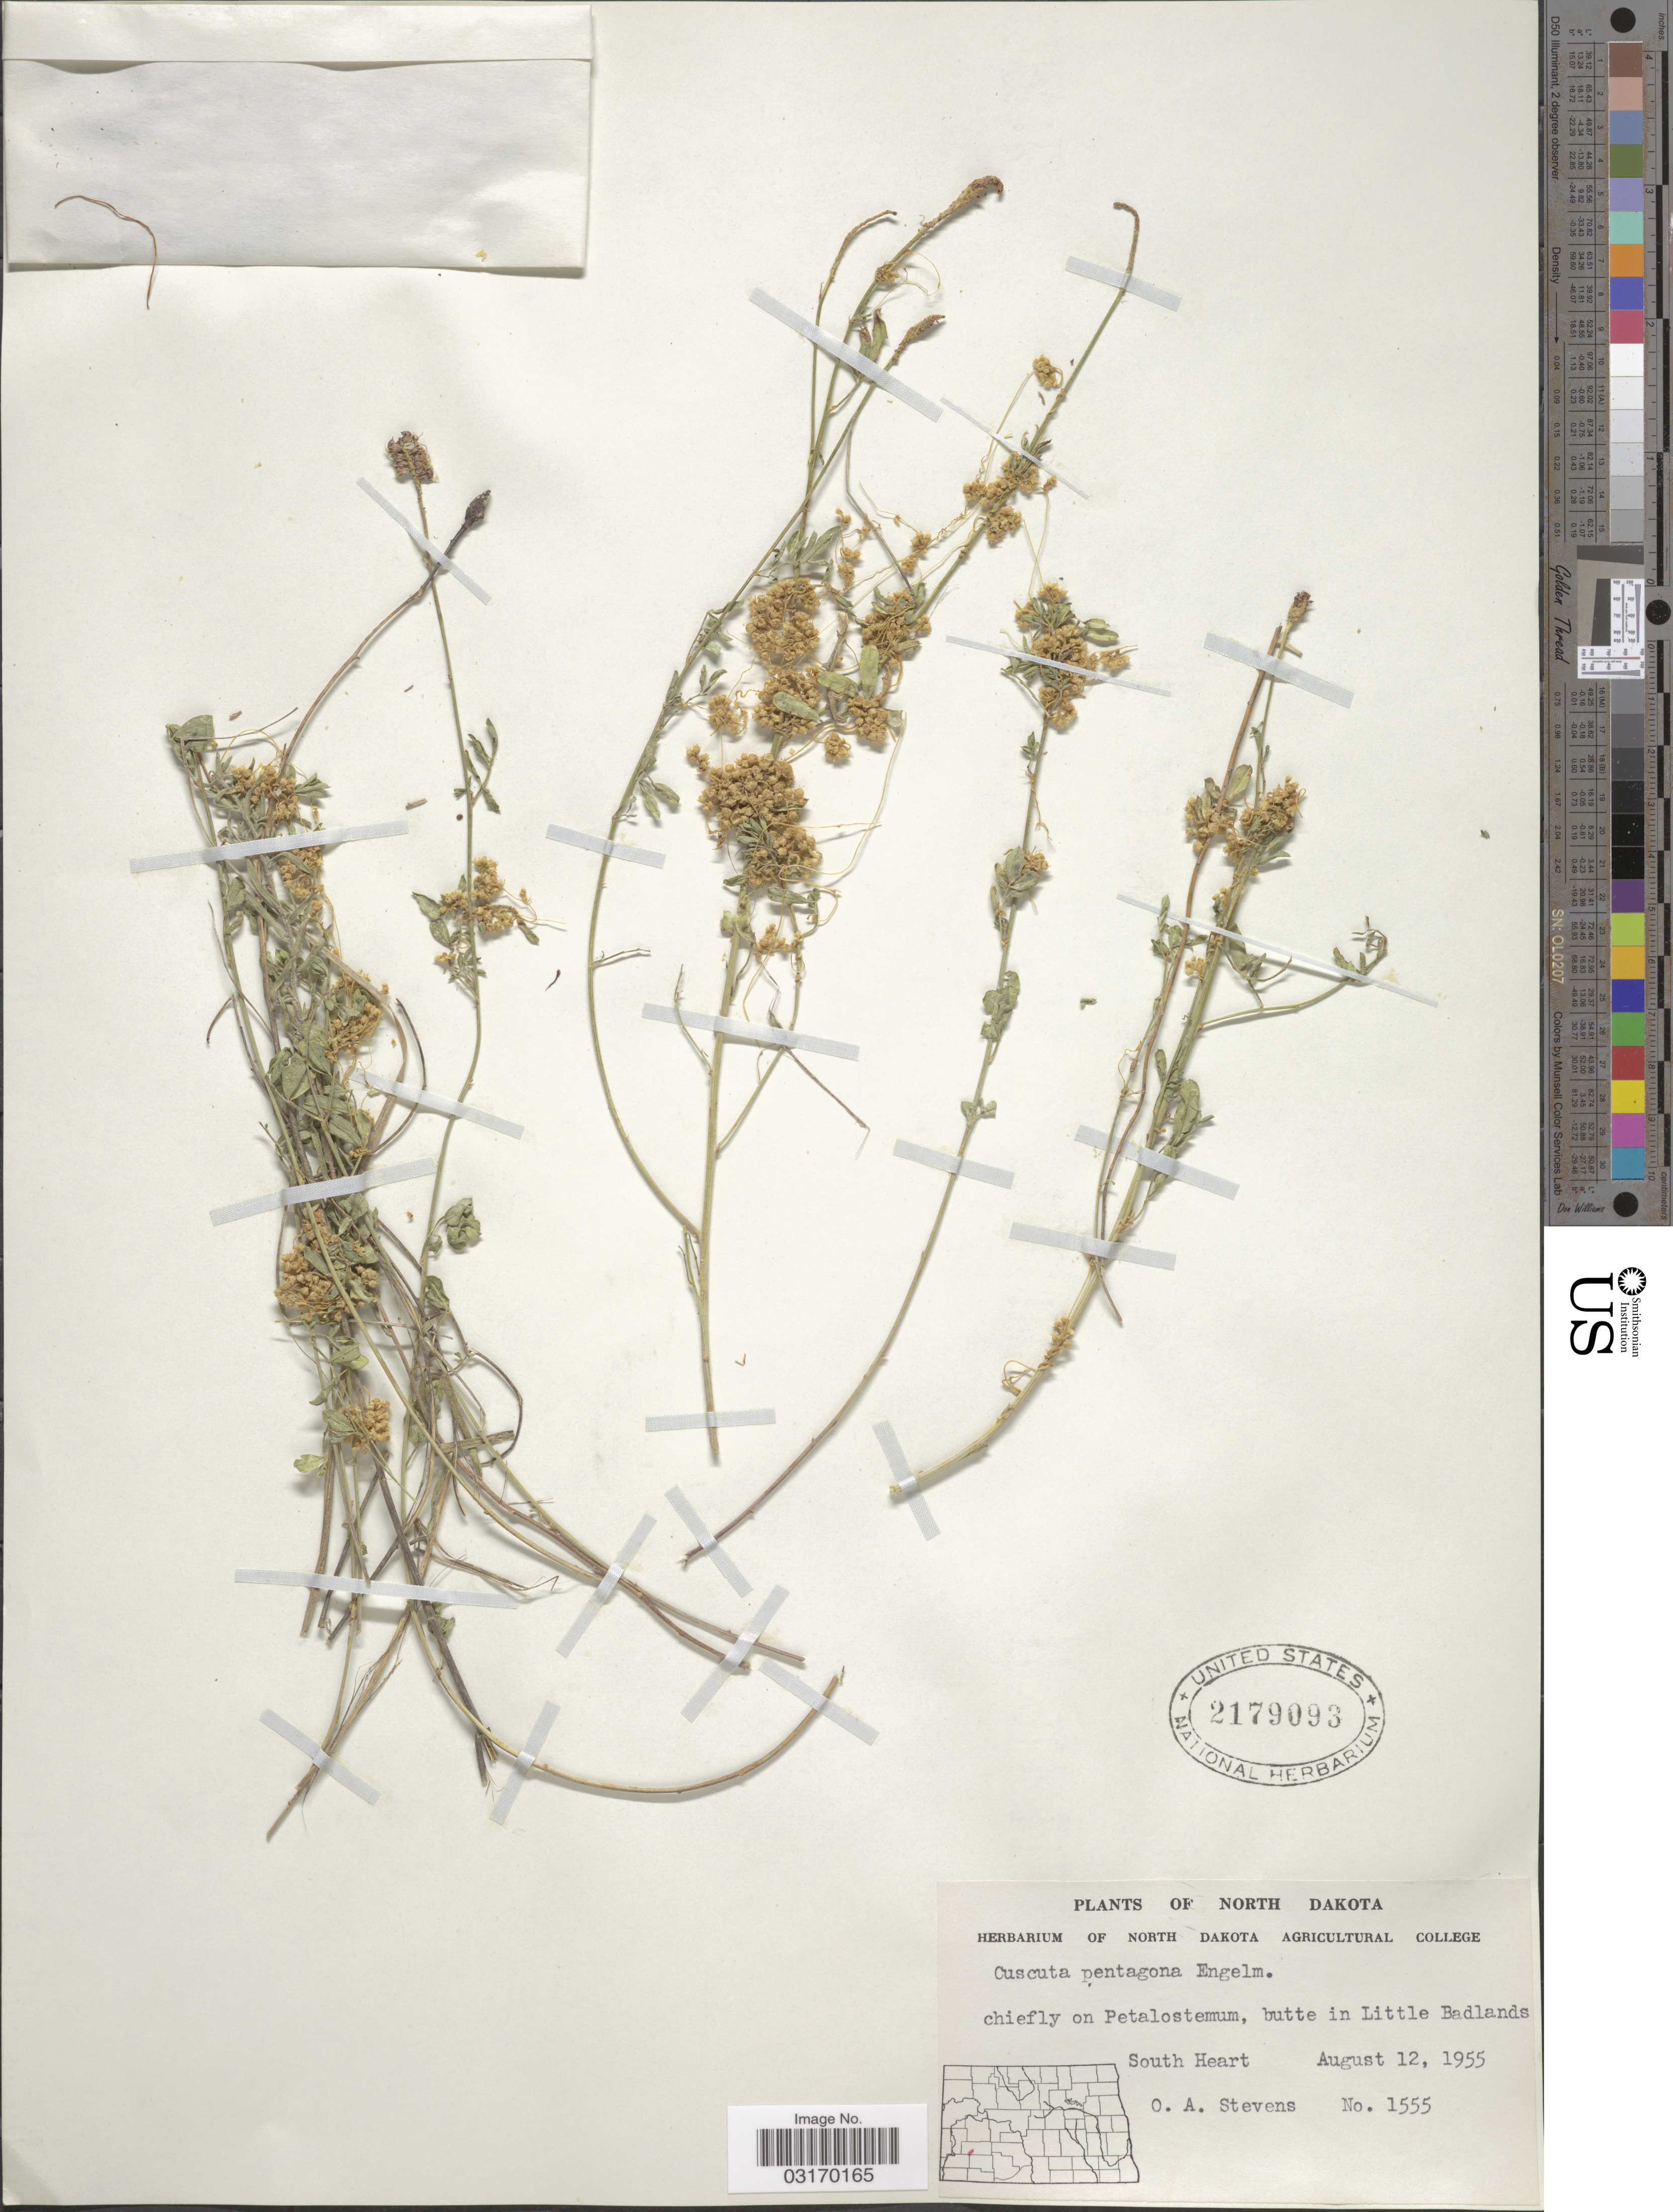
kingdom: Plantae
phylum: Tracheophyta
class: Magnoliopsida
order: Solanales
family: Convolvulaceae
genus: Cuscuta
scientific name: Cuscuta pentagona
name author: Engelm.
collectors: O. A. Stevens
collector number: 1555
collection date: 1955-08-12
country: United States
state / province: North Dakota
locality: Butte in Little Badlands. South Heart.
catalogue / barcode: US 2179093